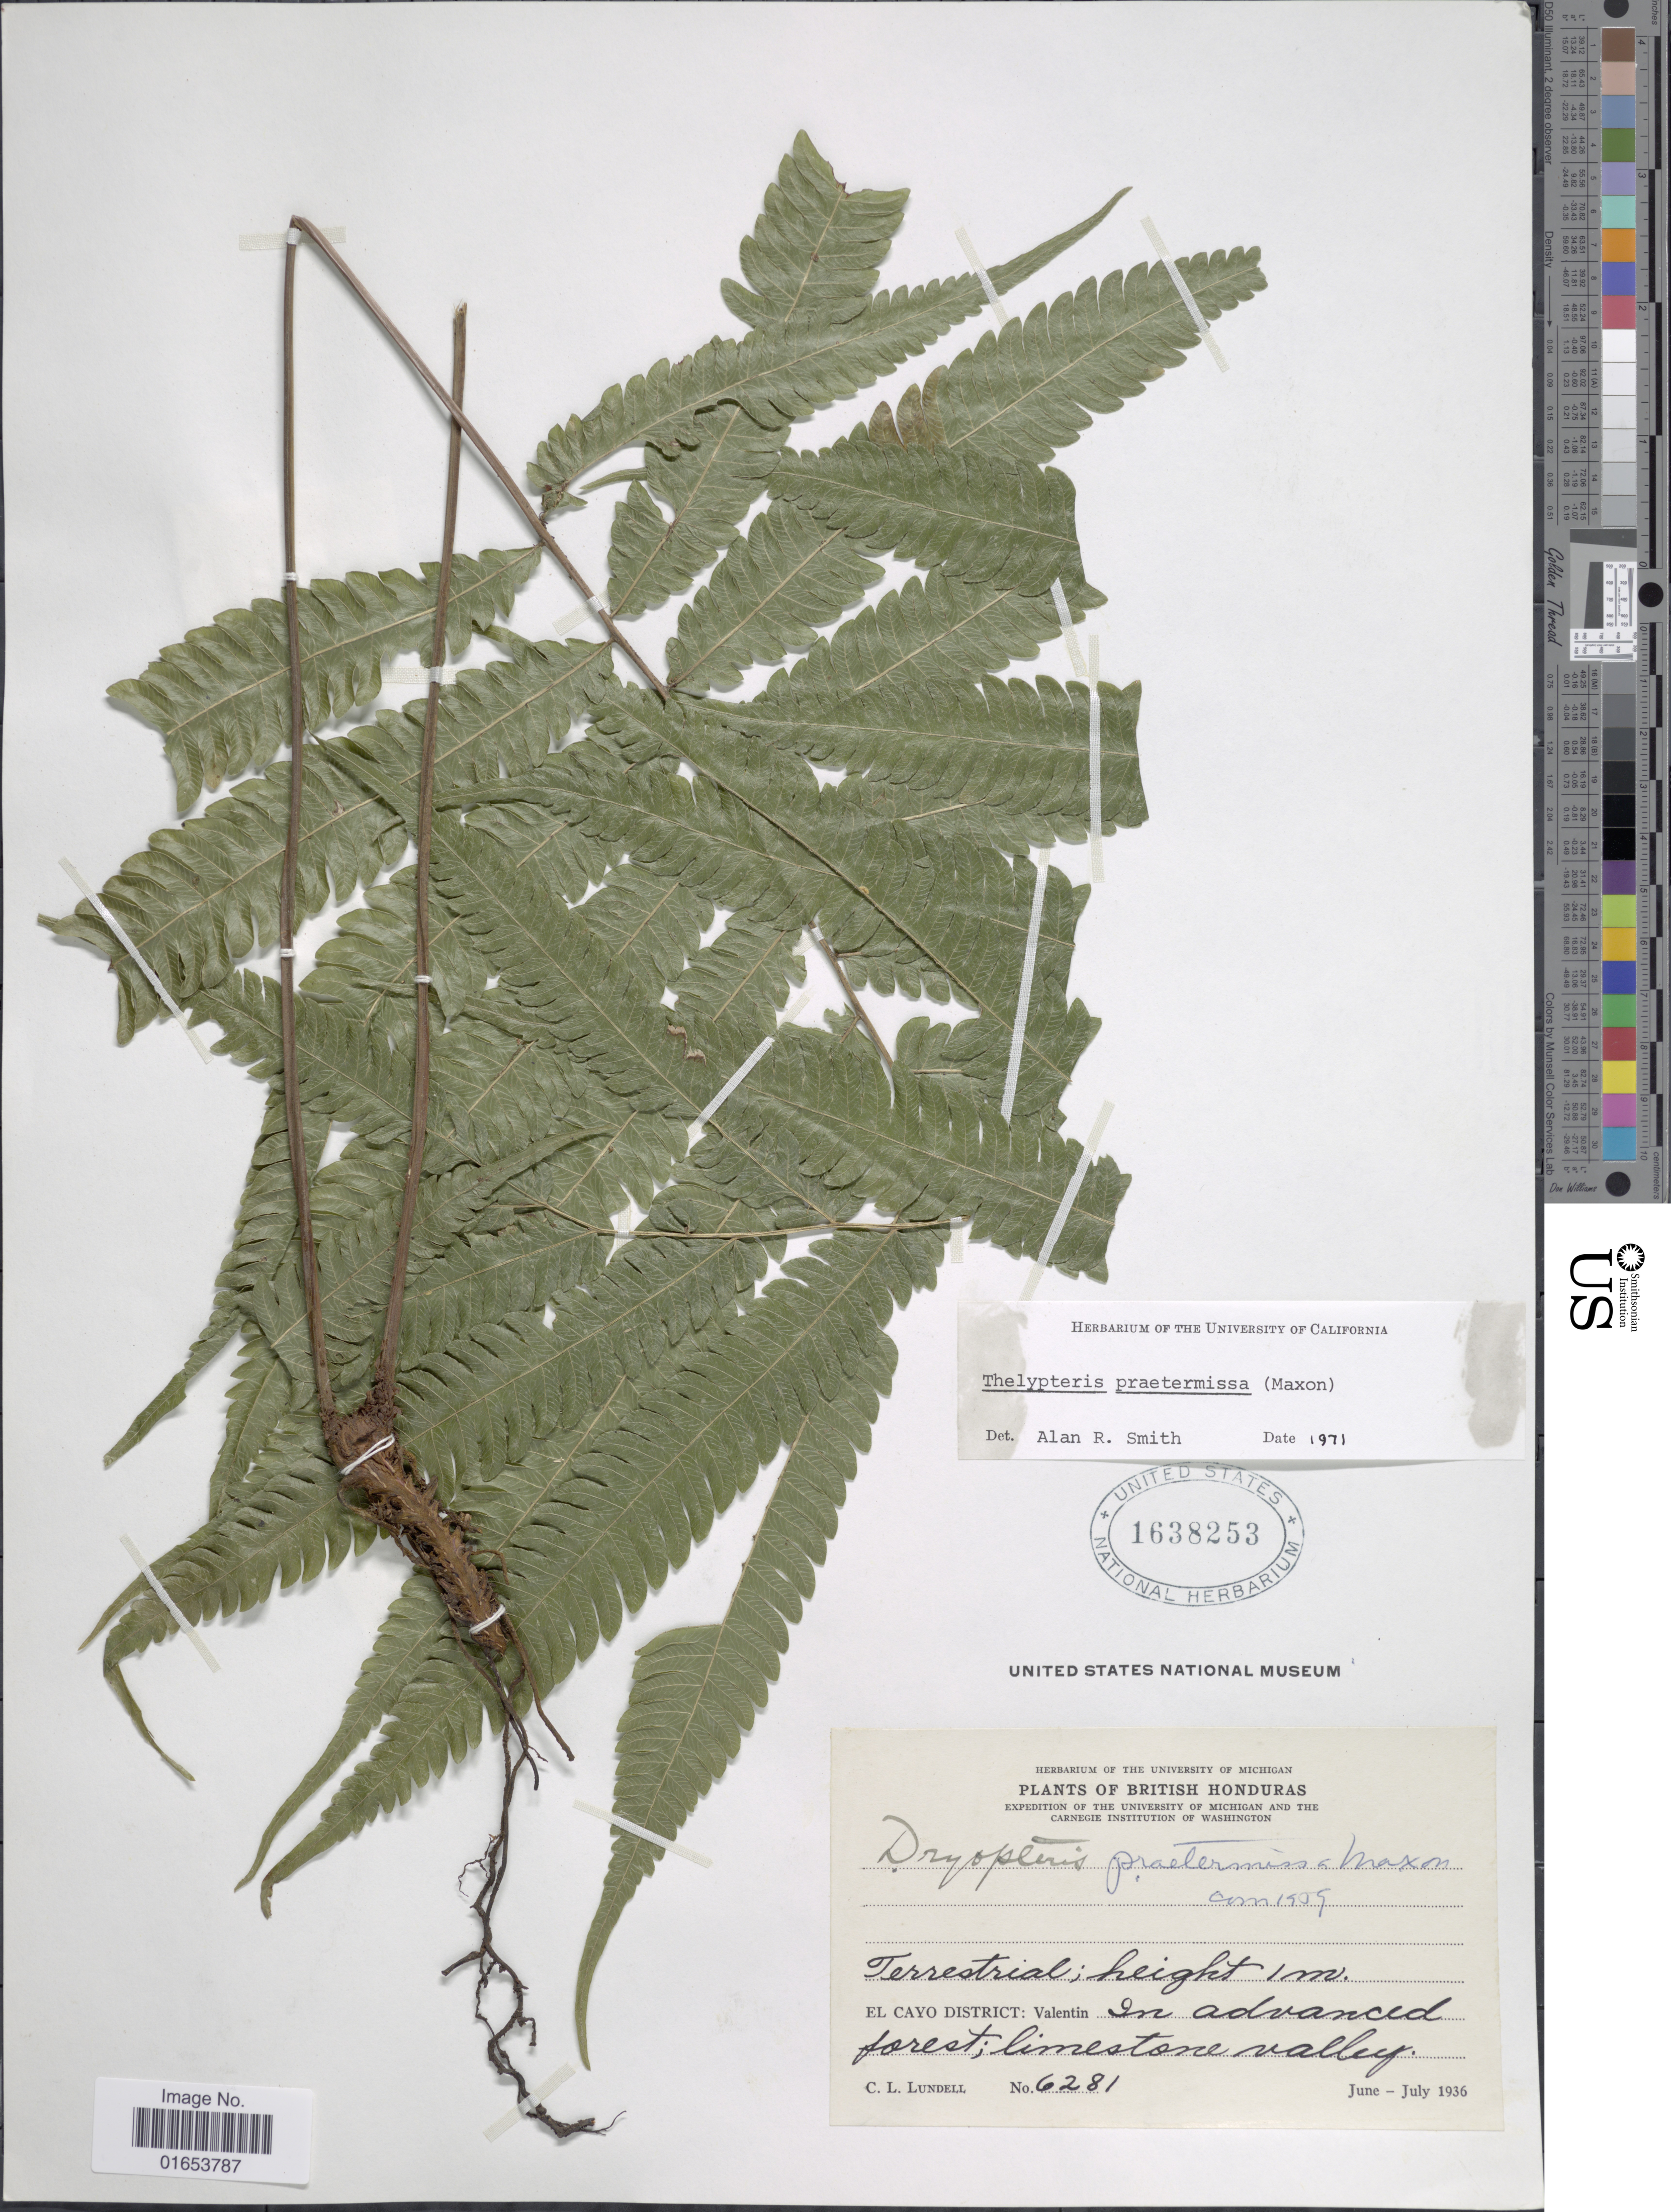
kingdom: Plantae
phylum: Tracheophyta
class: Polypodiopsida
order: Polypodiales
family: Thelypteridaceae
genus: Goniopteris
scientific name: Goniopteris praetermissa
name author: (Maxon) Salino & T.E. Almeida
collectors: C. L. Lundell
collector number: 6281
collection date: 1936-06/1936-07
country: Belize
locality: British Honduras, El Cayo District: Valentin, in advanced forest; limestone valley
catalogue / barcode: US 1638253